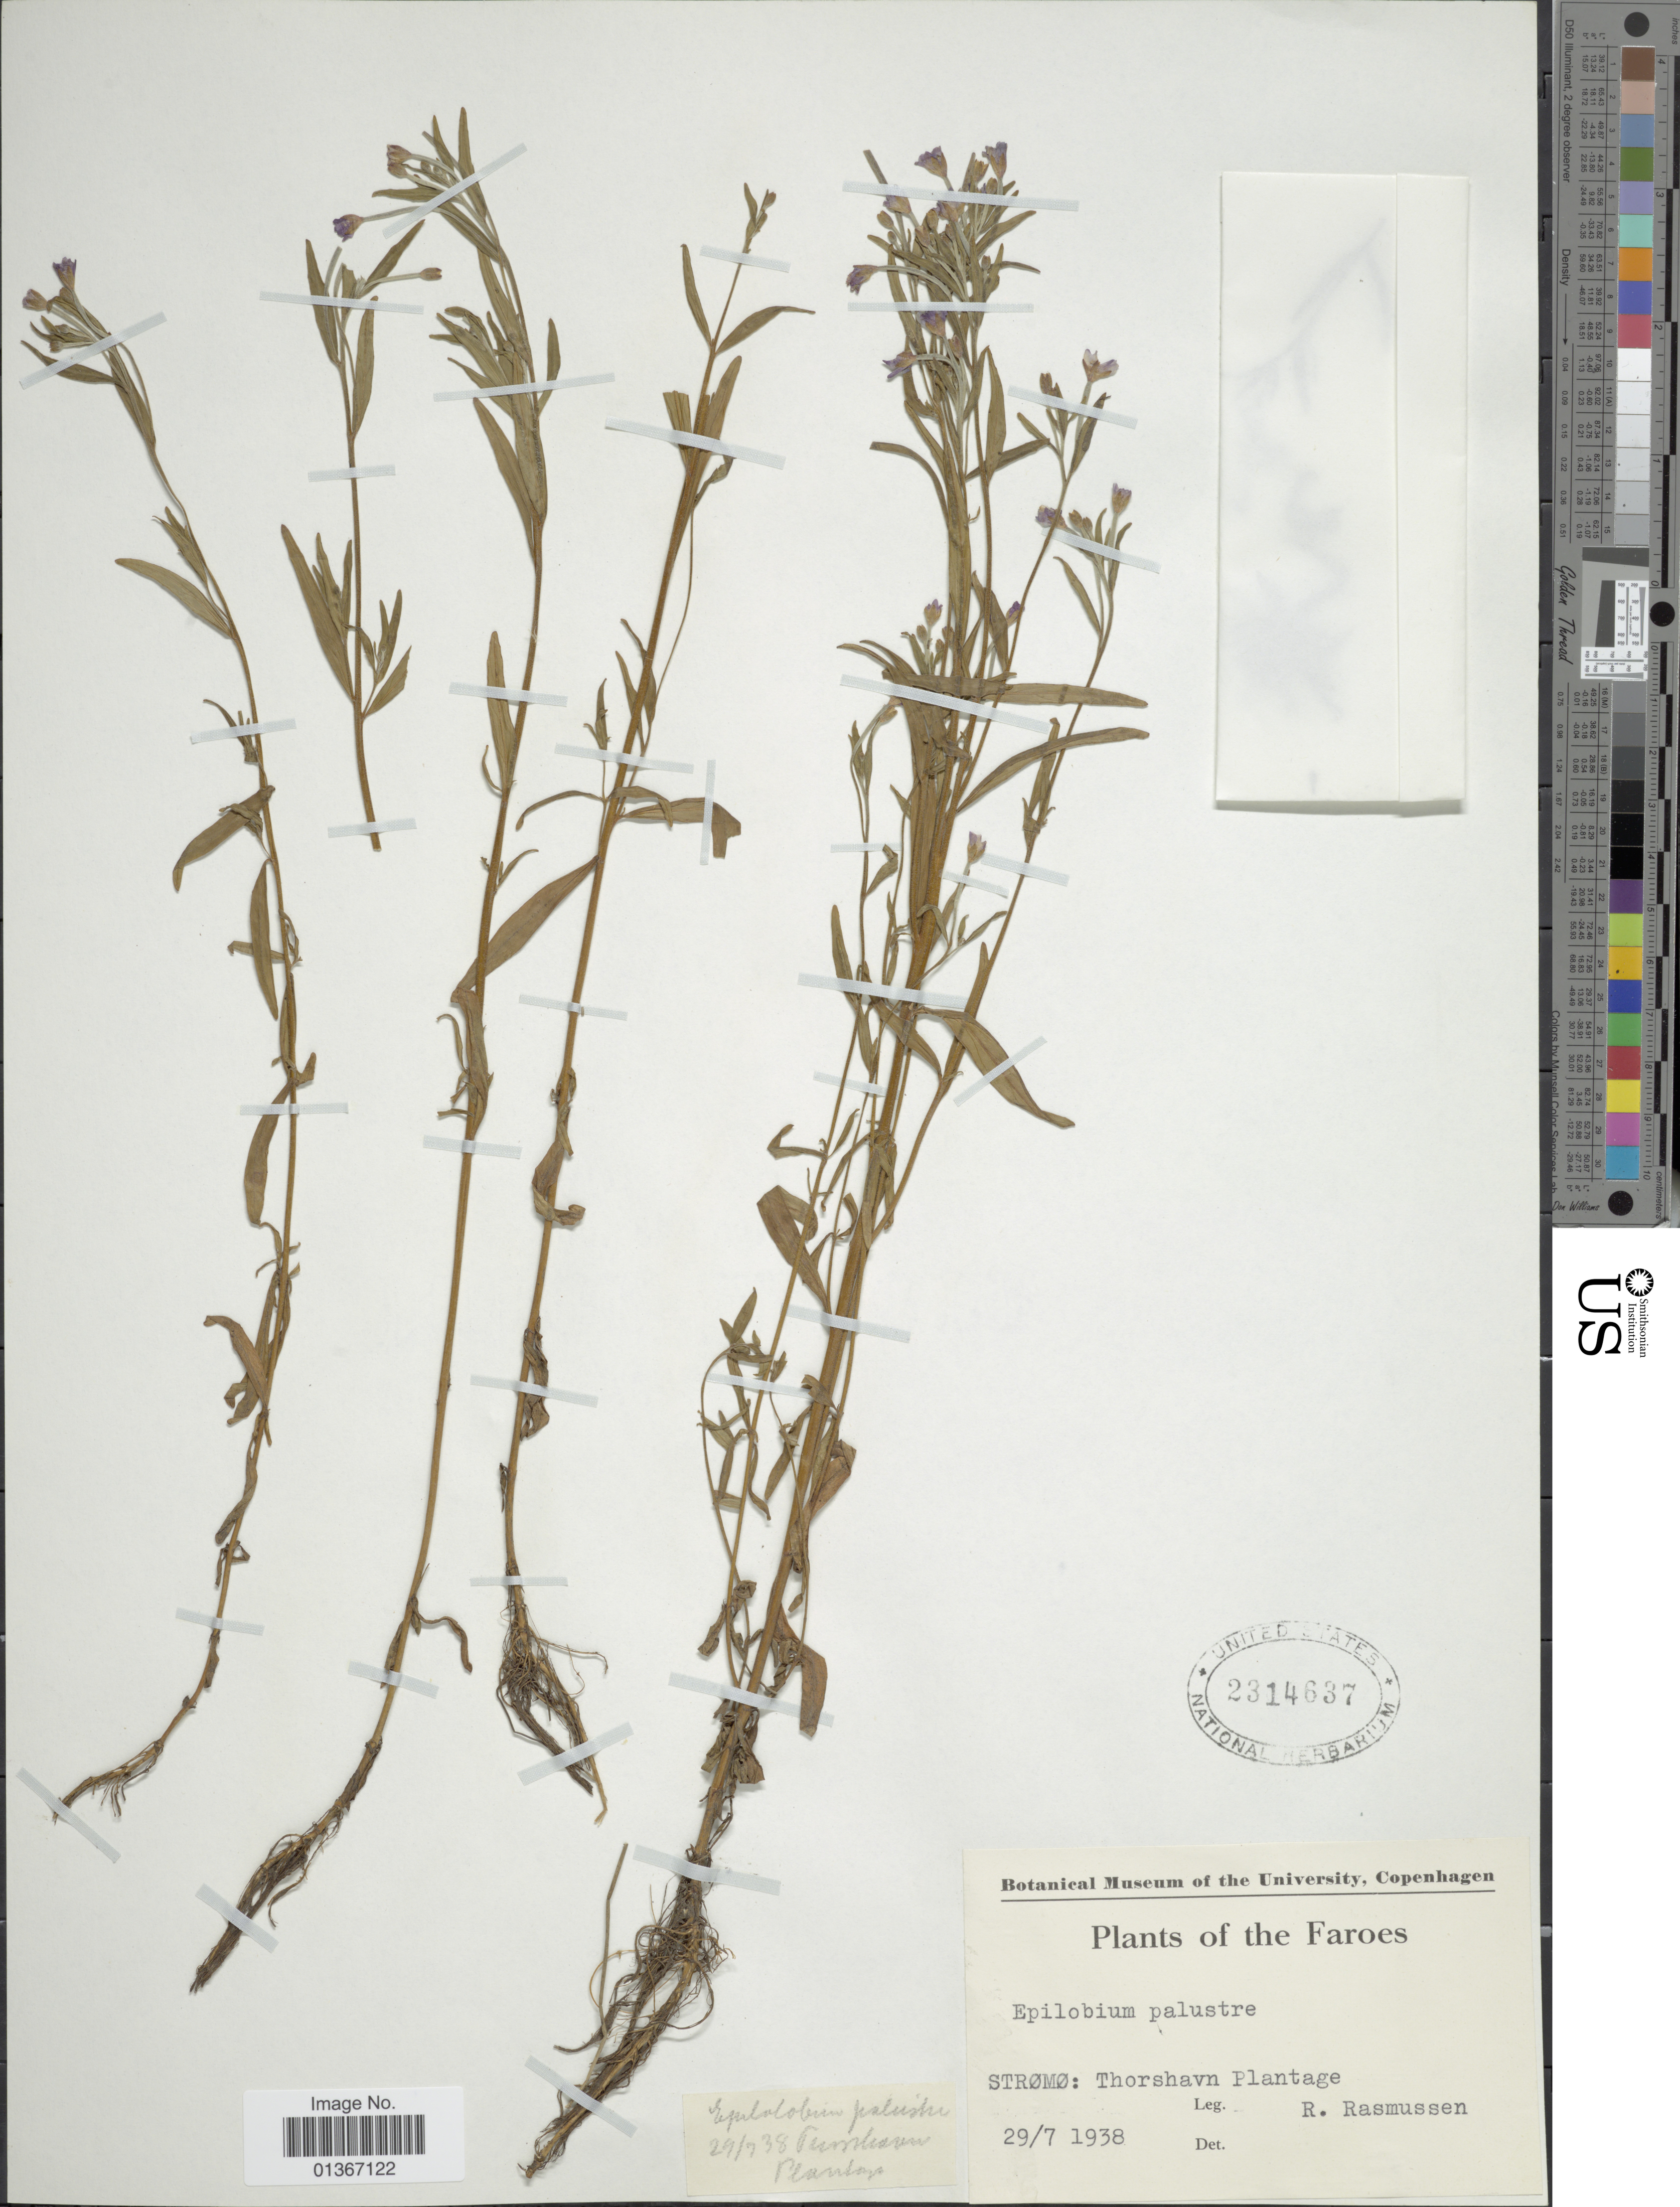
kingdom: Plantae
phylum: Tracheophyta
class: Magnoliopsida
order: Myrtales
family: Onagraceae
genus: Epilobium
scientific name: Epilobium palustre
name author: L.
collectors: R. Rasmussen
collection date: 1938-07-29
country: Faroe Islands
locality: Faroes. Strømø: Thorshavn Plantage.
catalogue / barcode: US 2314637